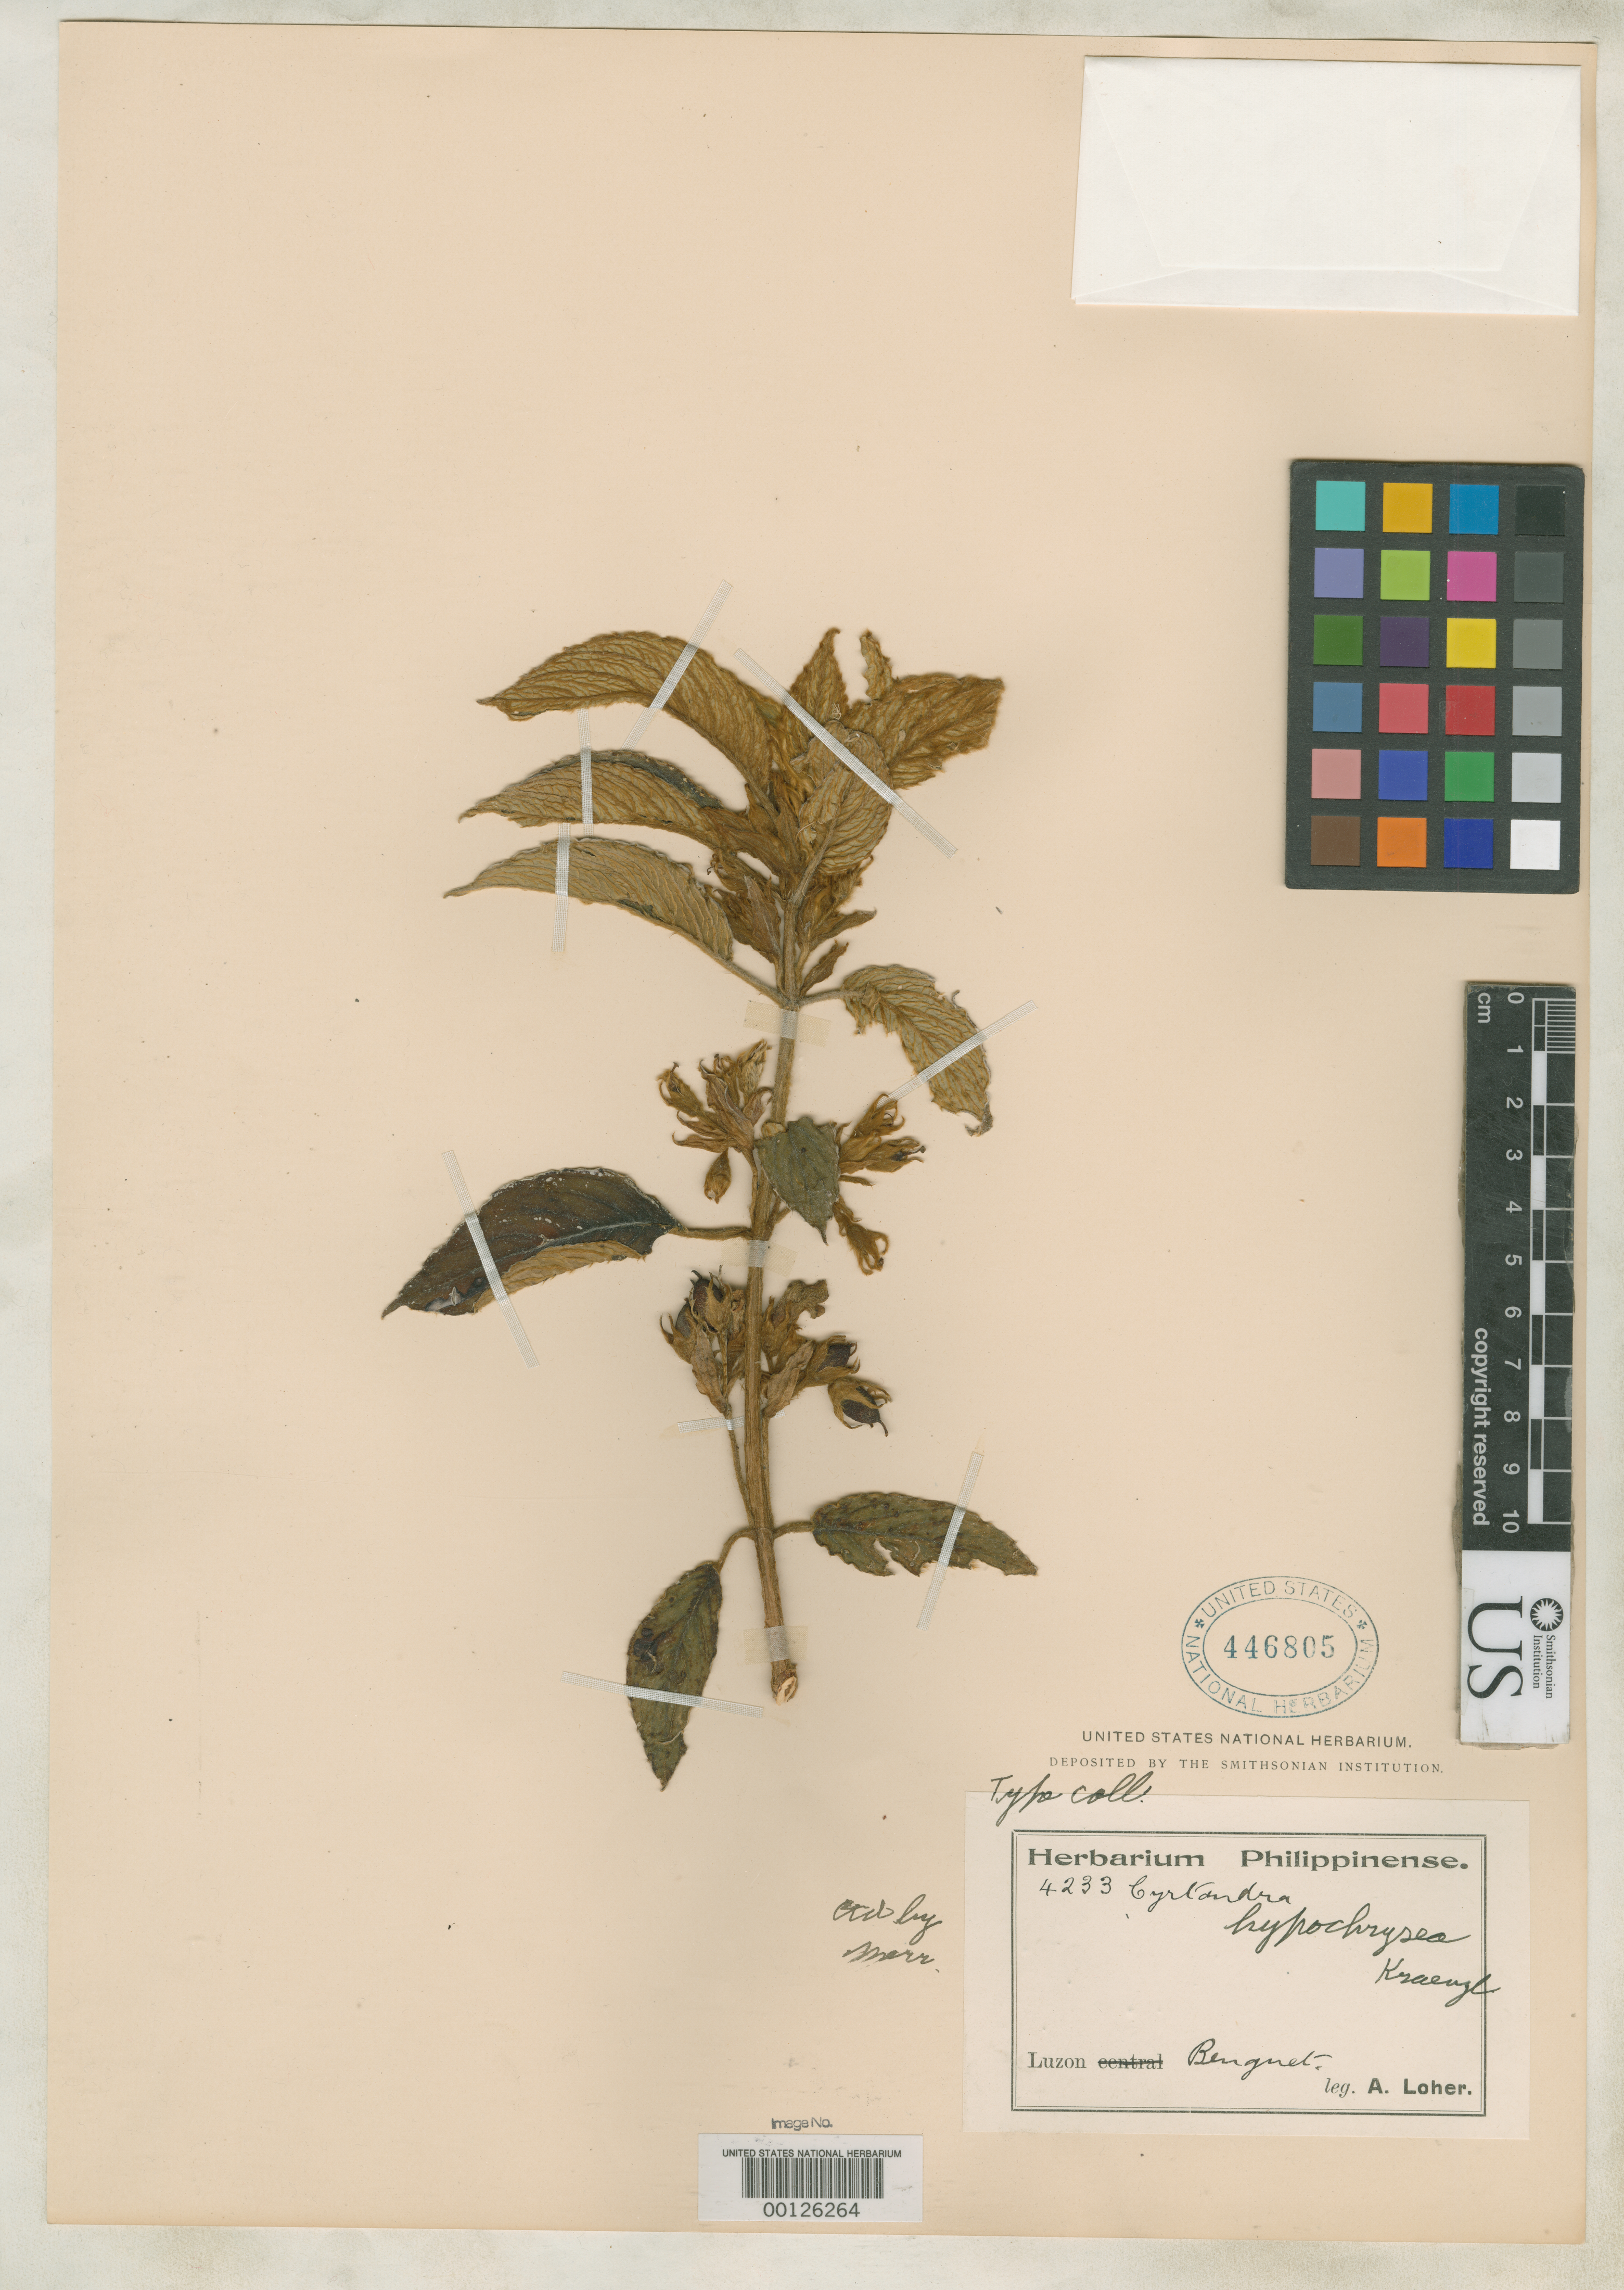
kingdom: Plantae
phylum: Tracheophyta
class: Magnoliopsida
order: Lamiales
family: Gesneriaceae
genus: Cyrtandra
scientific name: Cyrtandra hypochrysea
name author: Kraenzl.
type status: Isotype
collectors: A. Loher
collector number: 4233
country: Philippines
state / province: Cordillera (Administrative Region)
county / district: Benguet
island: Luzon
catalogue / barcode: US 446805